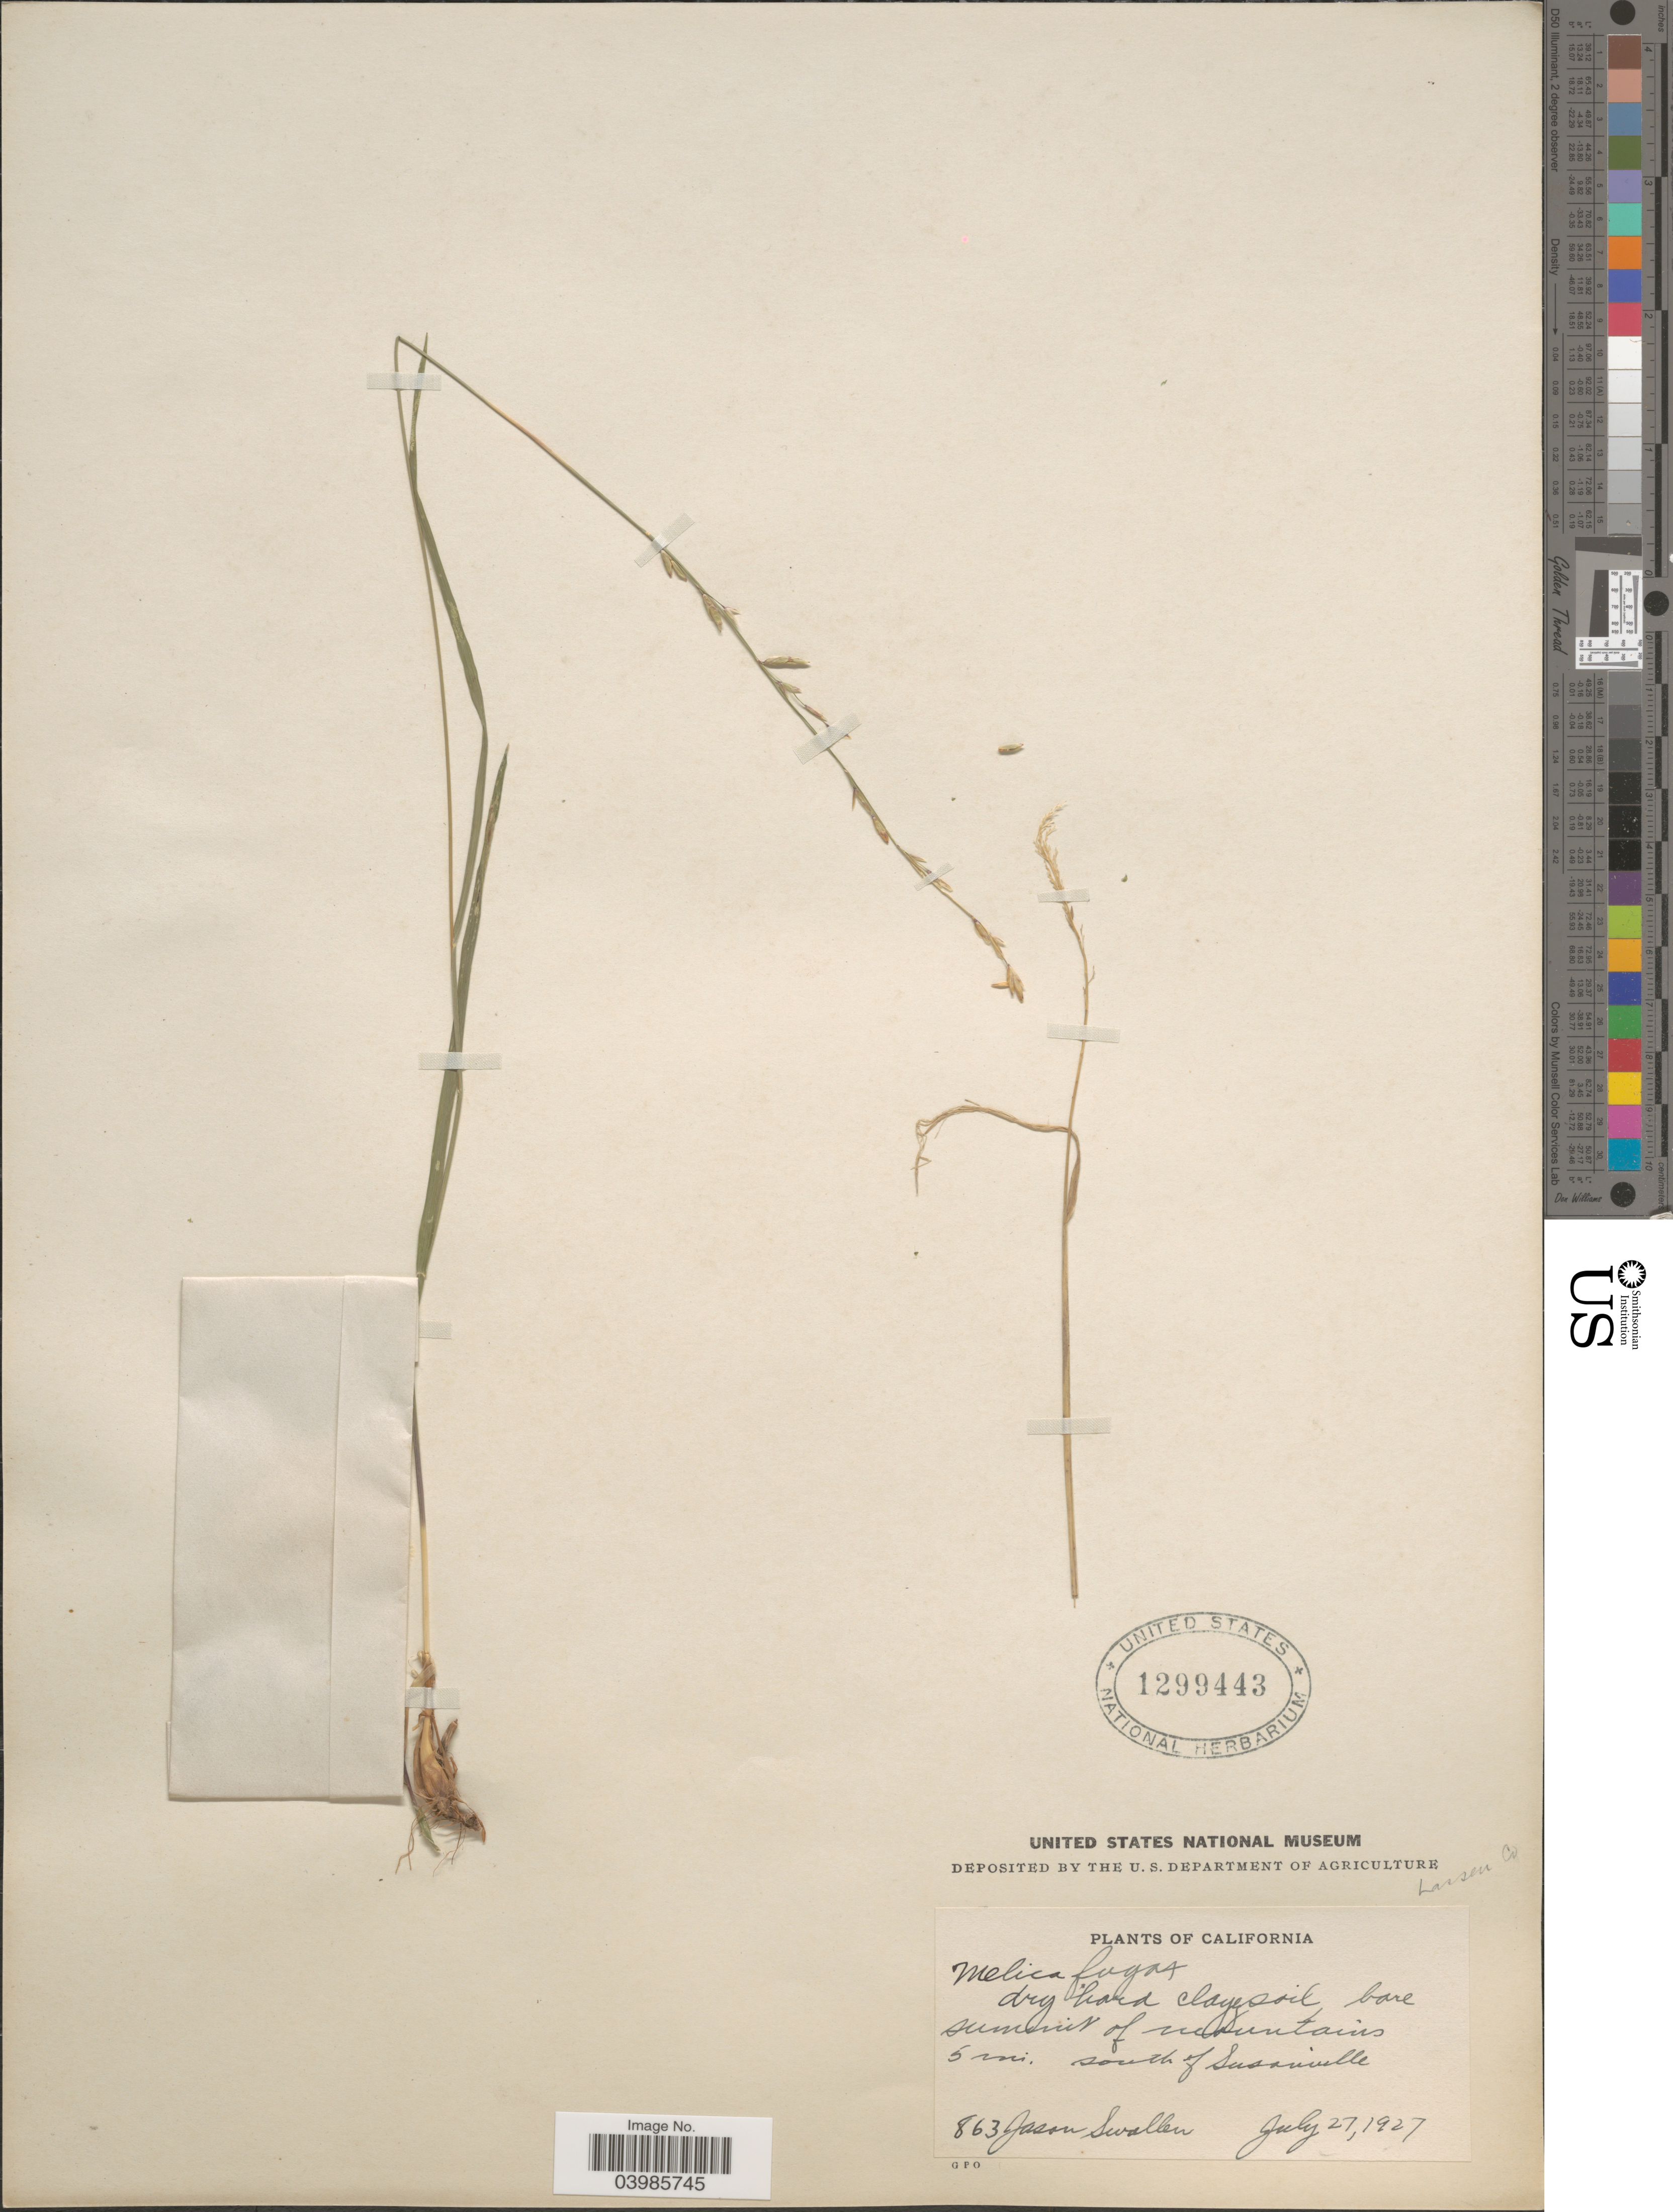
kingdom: Plantae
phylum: Tracheophyta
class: Liliopsida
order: Poales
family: Poaceae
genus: Melica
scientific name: Melica fugax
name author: Bol.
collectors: J. R. Swallen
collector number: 863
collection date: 1927-07-27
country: United States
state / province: California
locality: Dry hard clay soil bare summit of mountains 5 mi. south of Susanville.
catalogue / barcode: US 1299443